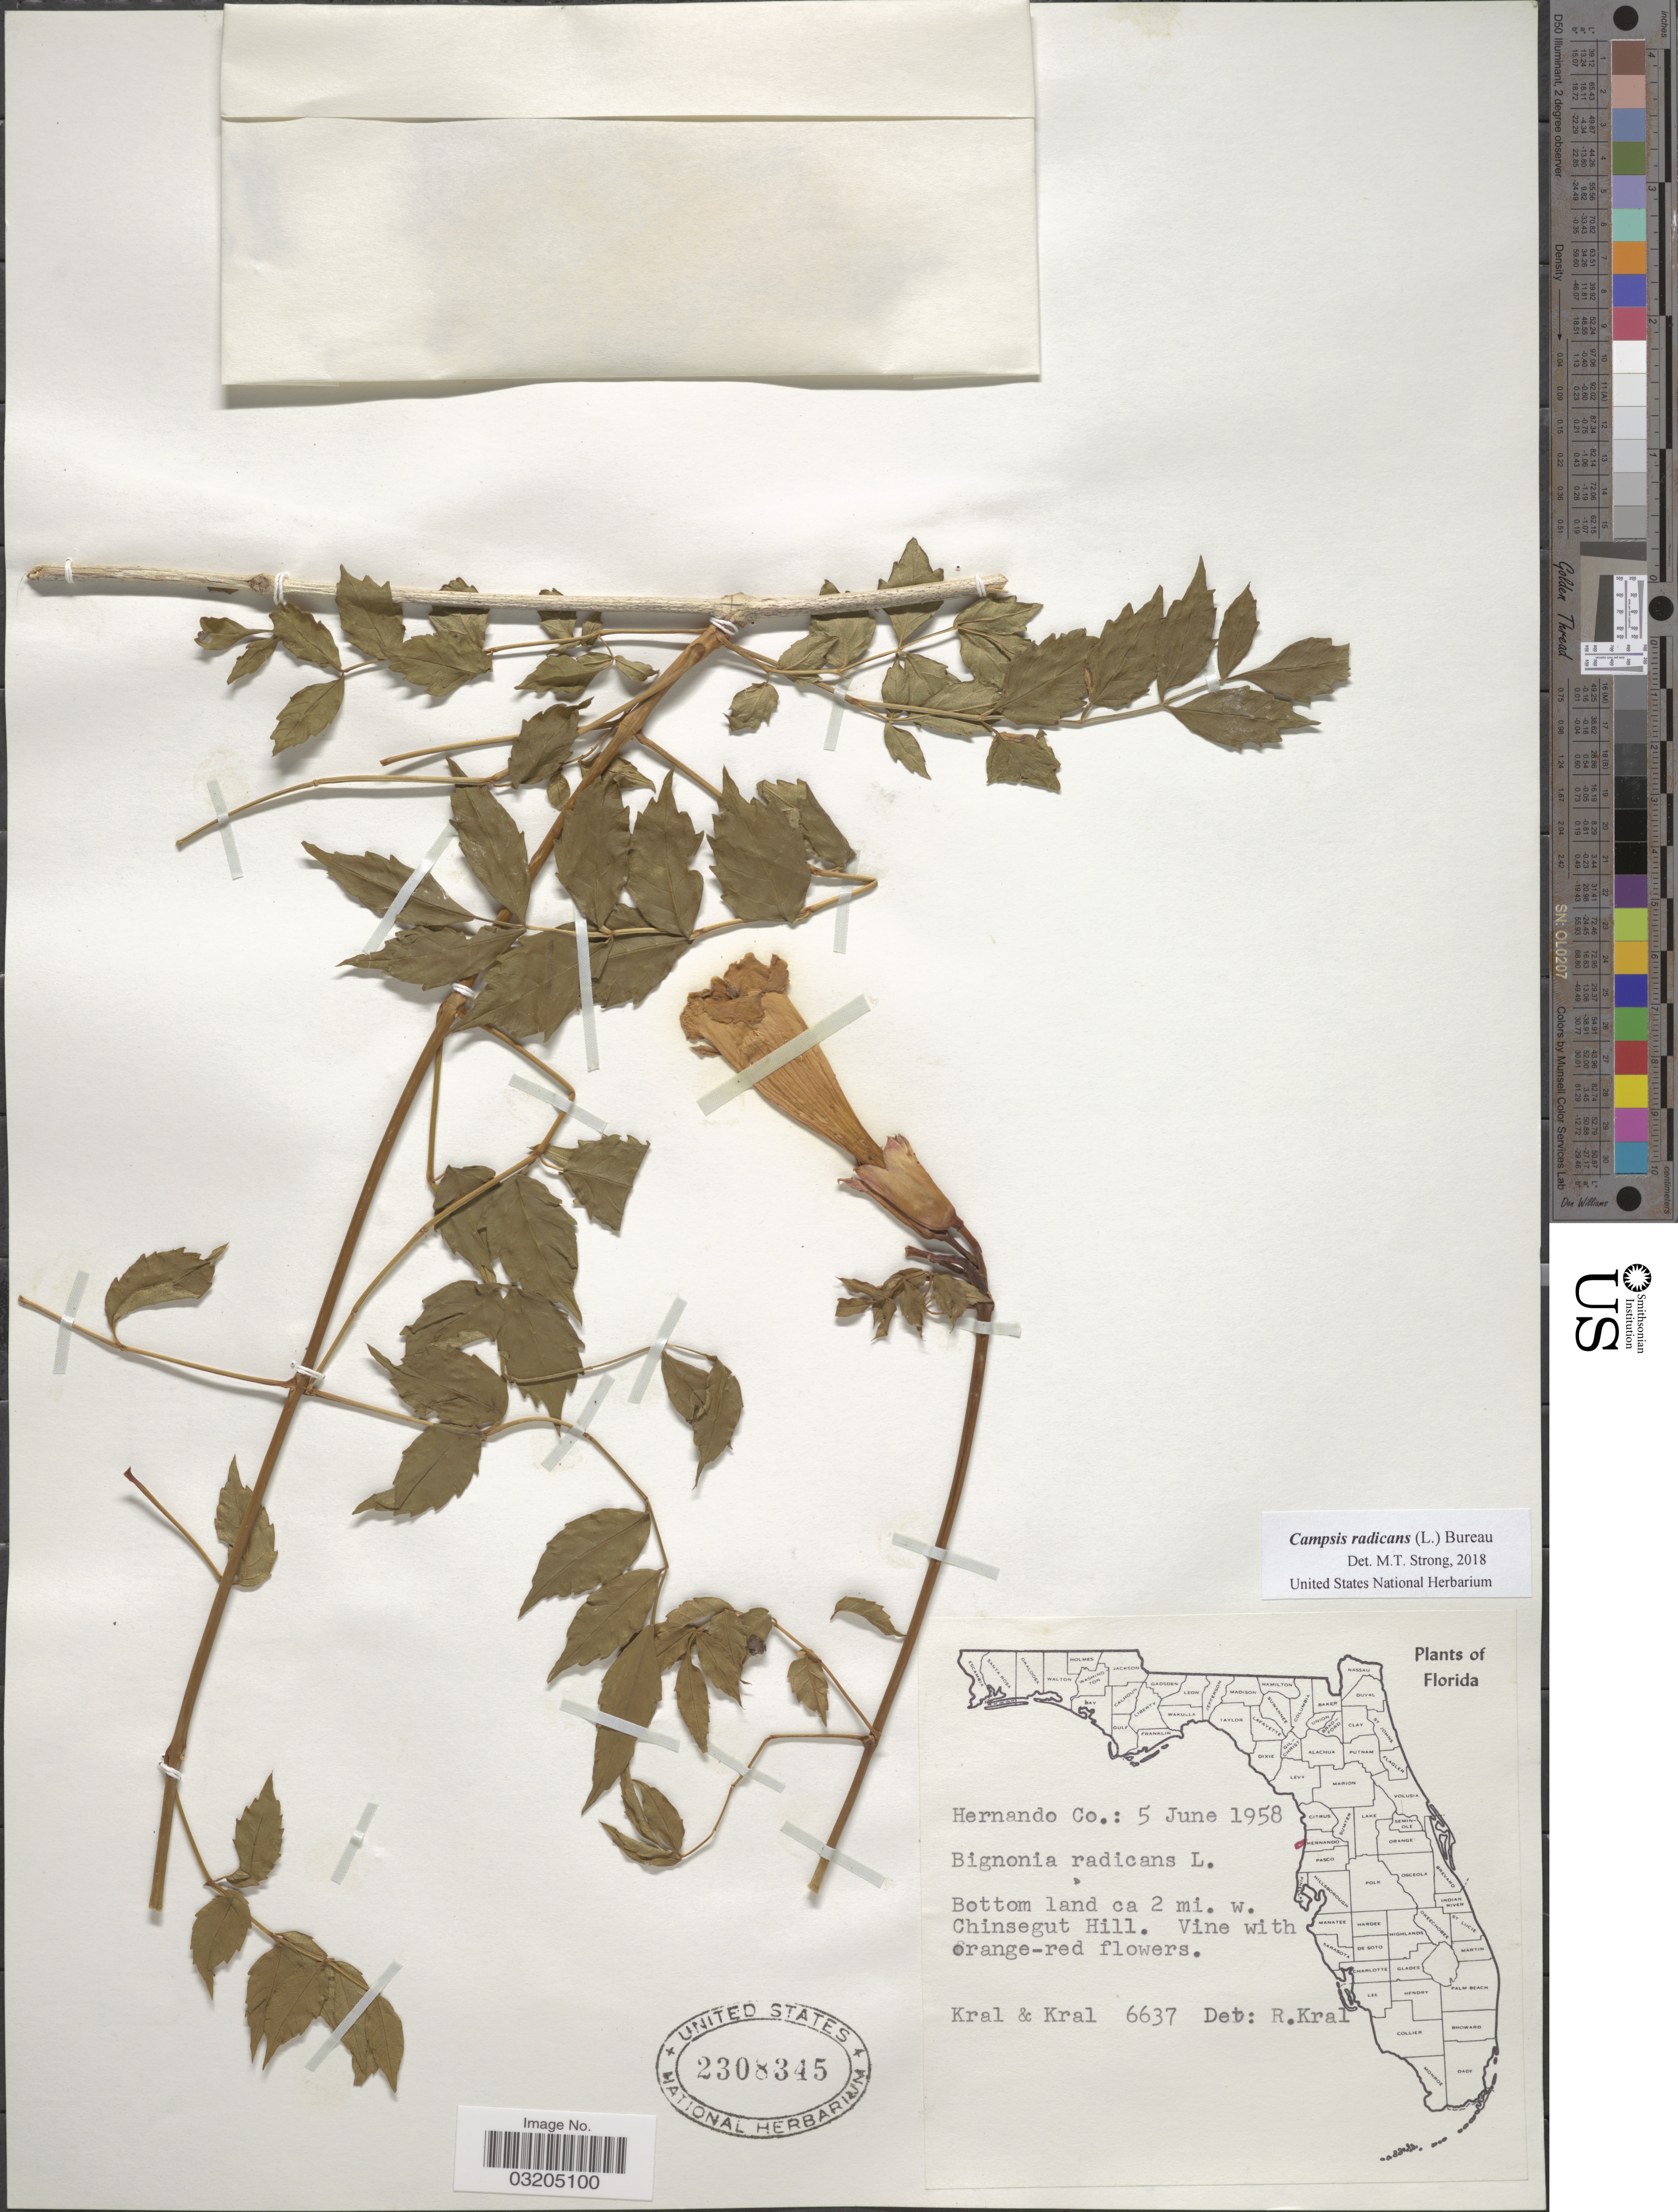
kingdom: Plantae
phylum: Tracheophyta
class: Magnoliopsida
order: Lamiales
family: Bignoniaceae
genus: Campsis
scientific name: Campsis radicans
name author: (L.) Seem.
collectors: -- Kral & -- Kral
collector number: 6637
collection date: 1958-06-05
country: United States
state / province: Florida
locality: Hernando Co. Bottom land ca 2 mi. w. Chinsegut Hill.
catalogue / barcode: US 2308345